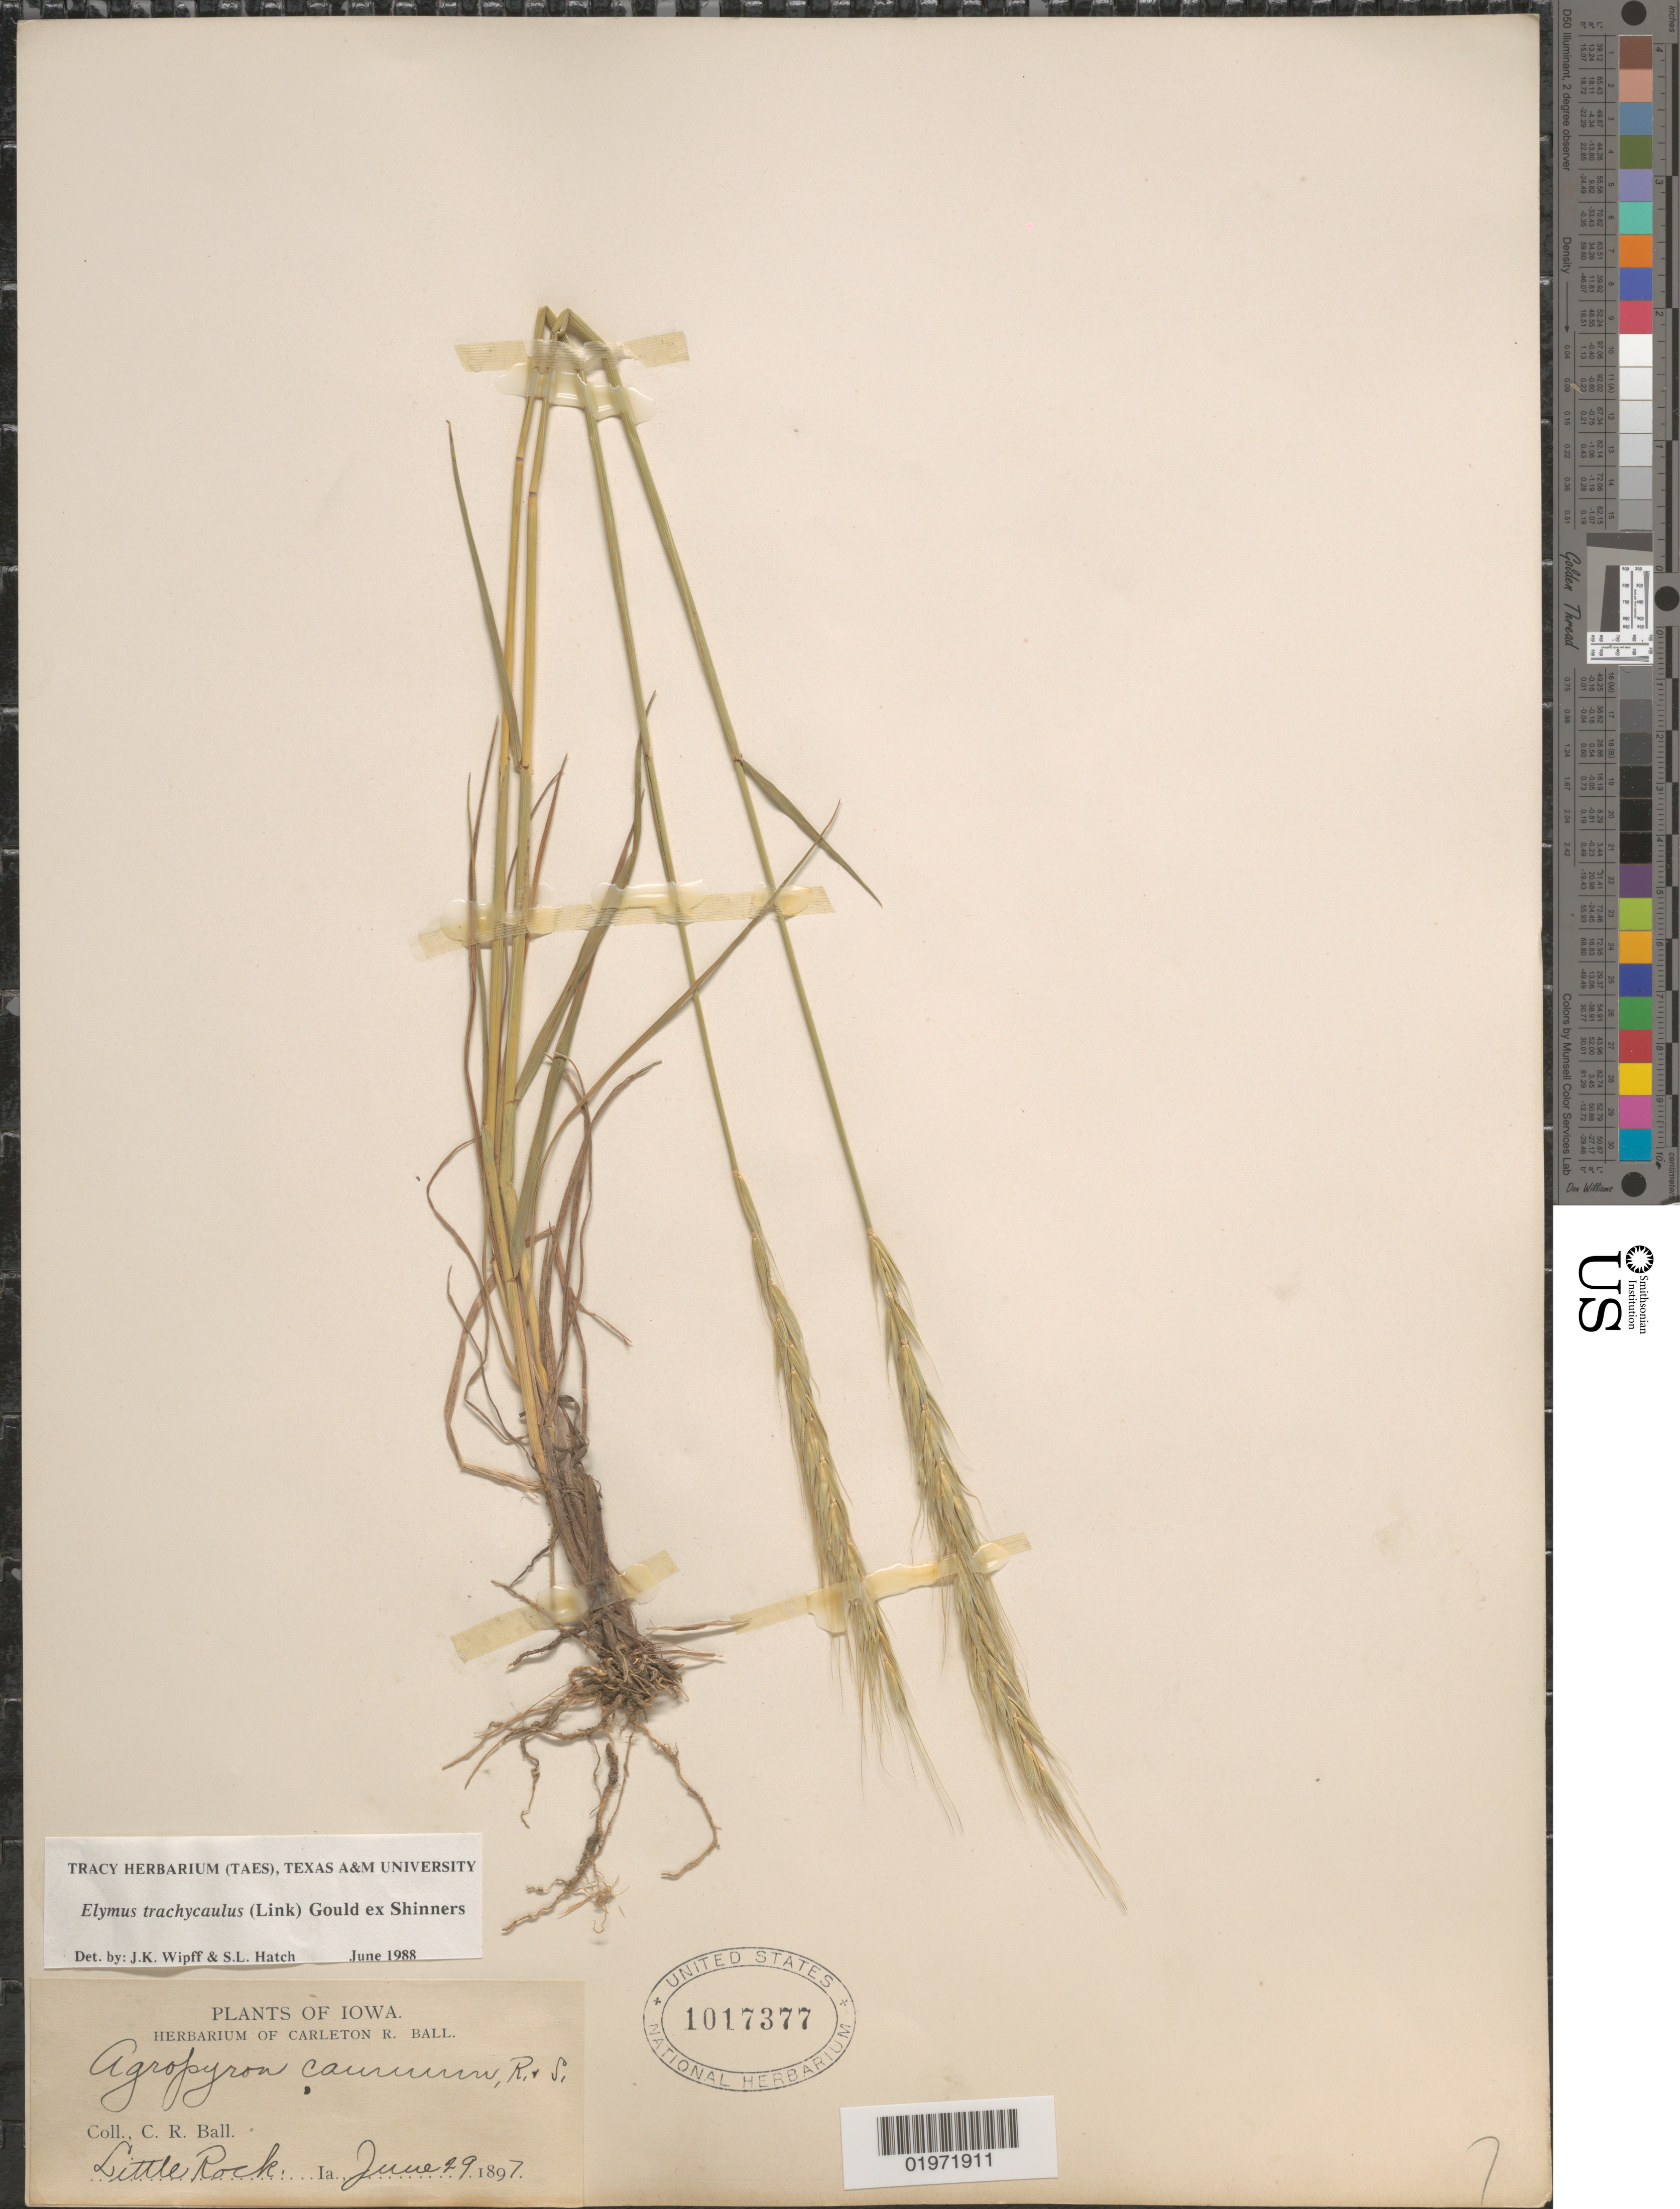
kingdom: Plantae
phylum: Tracheophyta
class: Liliopsida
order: Poales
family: Poaceae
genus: Elymus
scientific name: Elymus trachycaulus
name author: (Link) Gould ex Shinners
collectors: C. R. Ball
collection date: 1897-06-29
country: United States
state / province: Iowa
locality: Little Rock.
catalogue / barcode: US 1017377